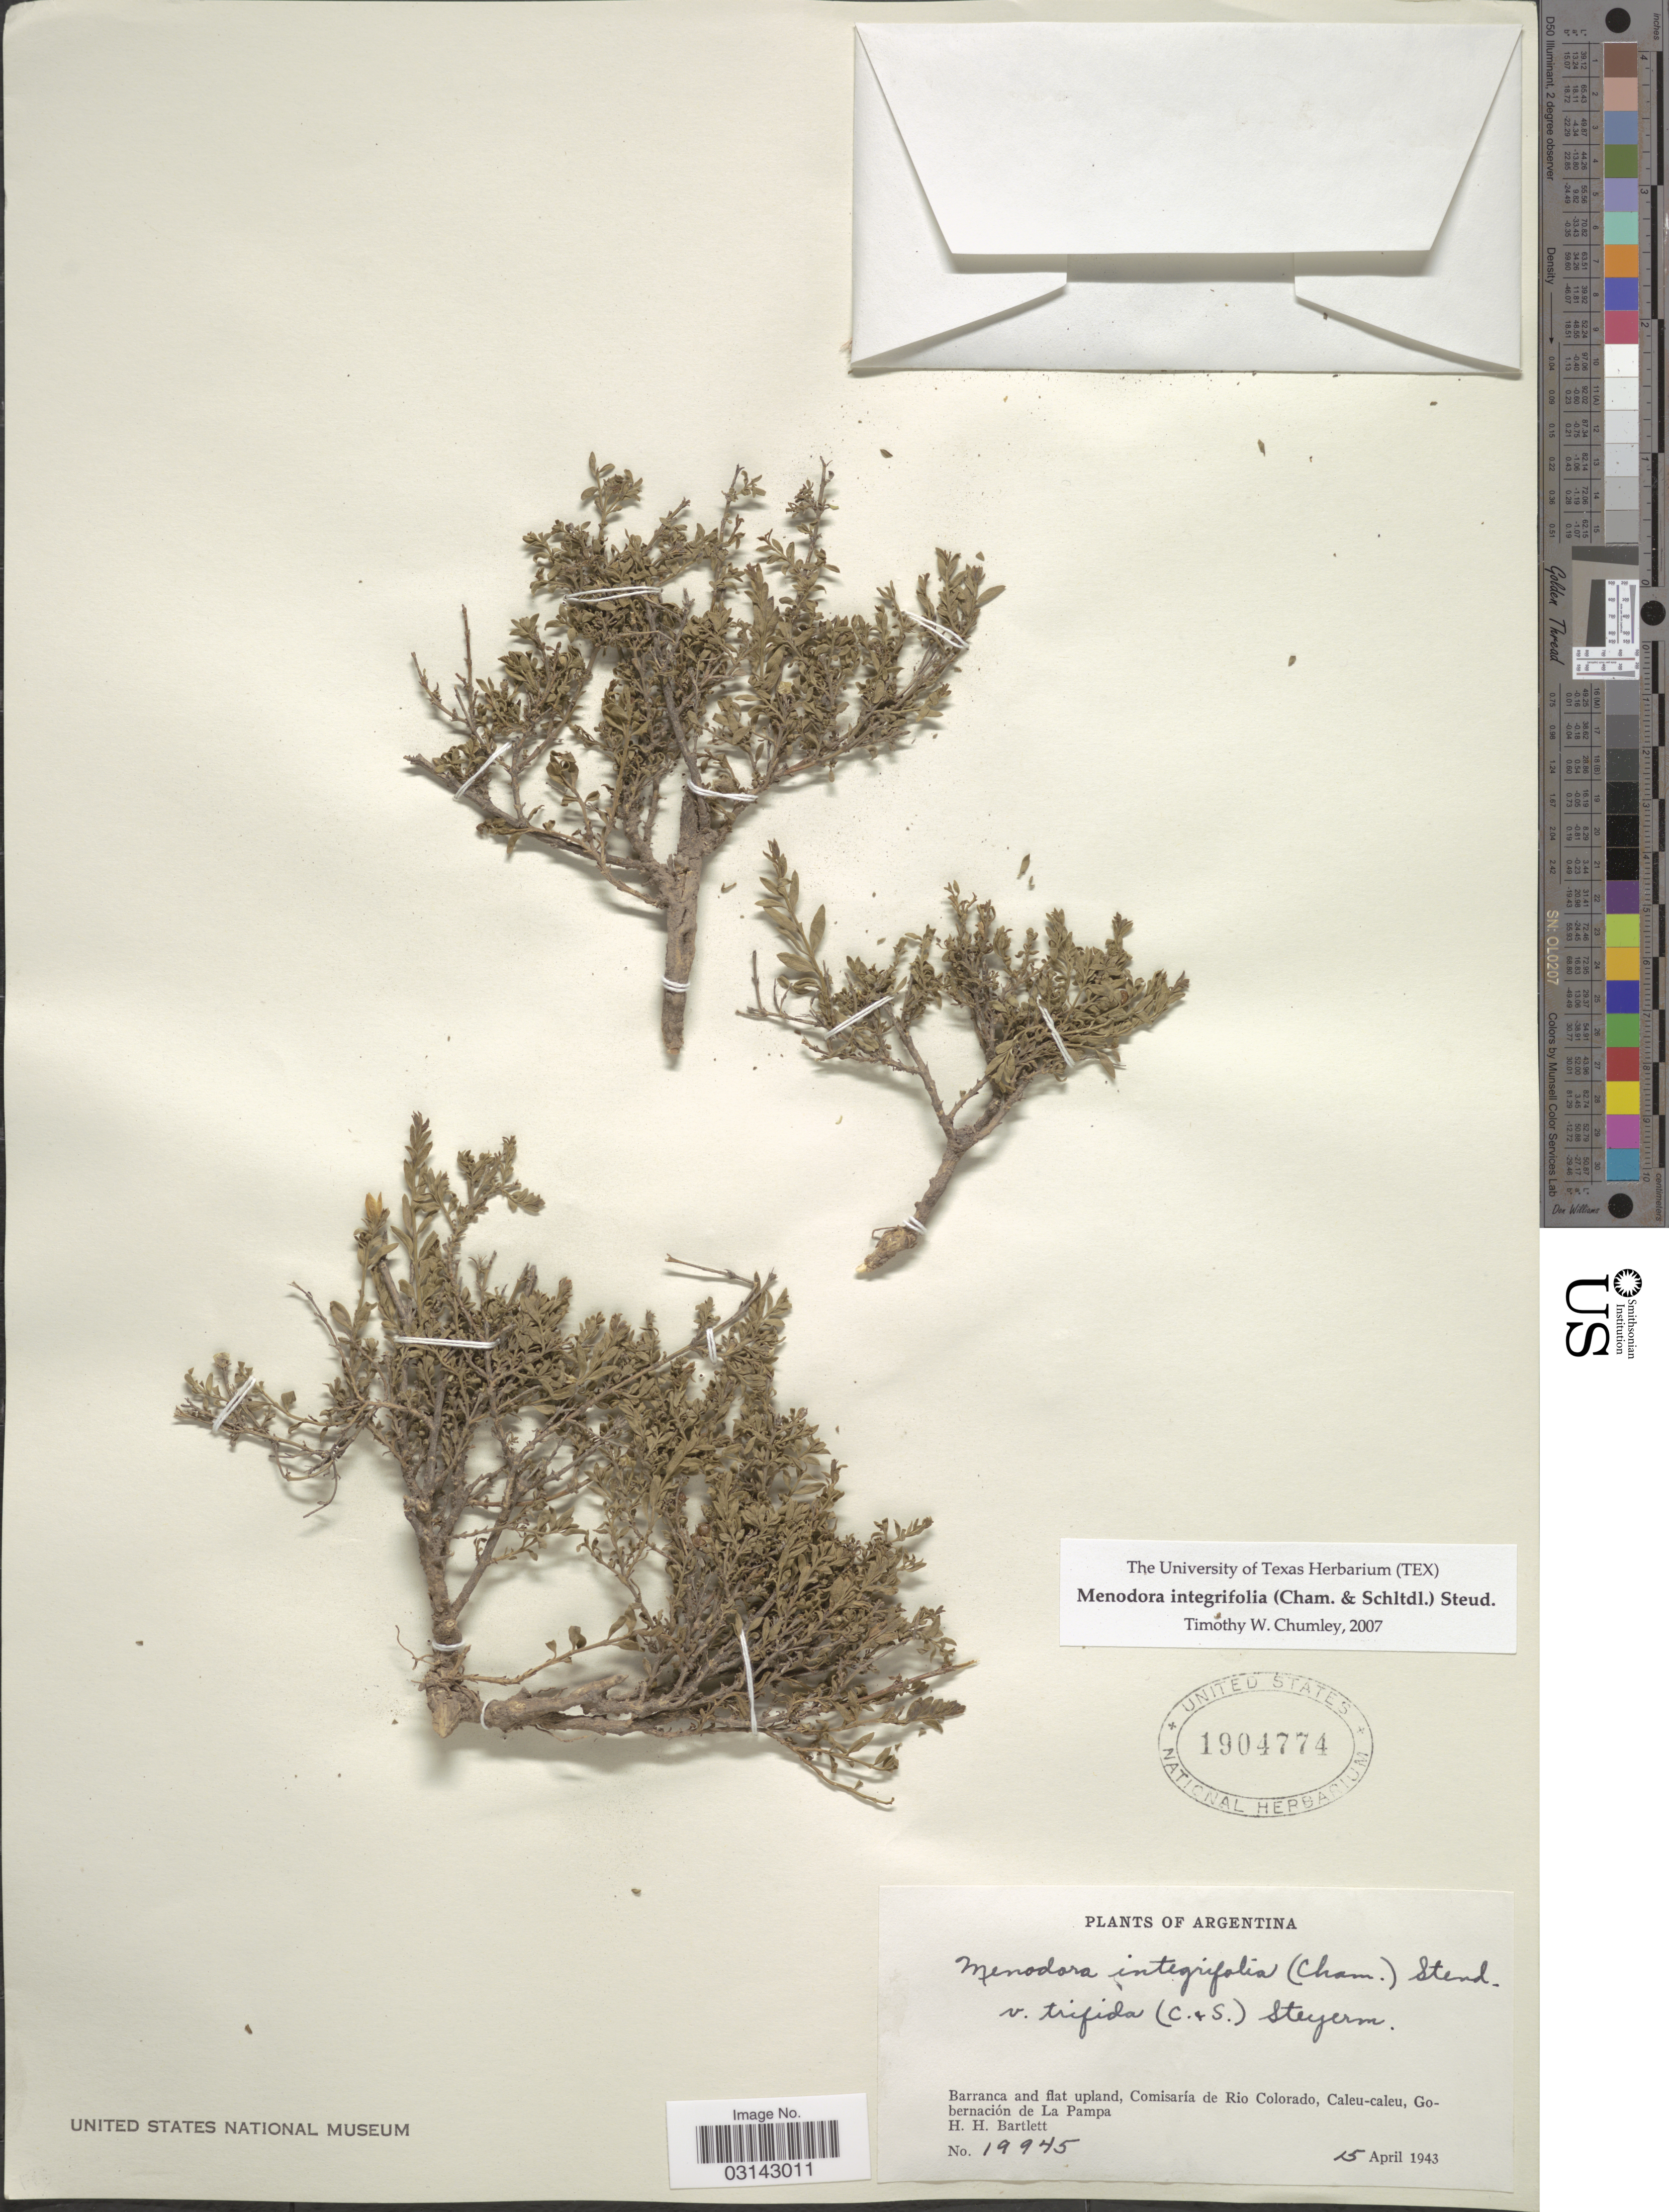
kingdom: Plantae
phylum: Tracheophyta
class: Magnoliopsida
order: Lamiales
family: Oleaceae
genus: Menodora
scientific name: Menodora integrifolia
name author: (Cham. & Schltdl.) Steud.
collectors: H. H. Bartlett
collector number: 19945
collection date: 1943-04-15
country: Argentina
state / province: La Pampa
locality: Barranca and flat upland, Comisaría de Rio Colorado, Caleu-caleu, Gobernación de La Pampa.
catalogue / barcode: US 1904774